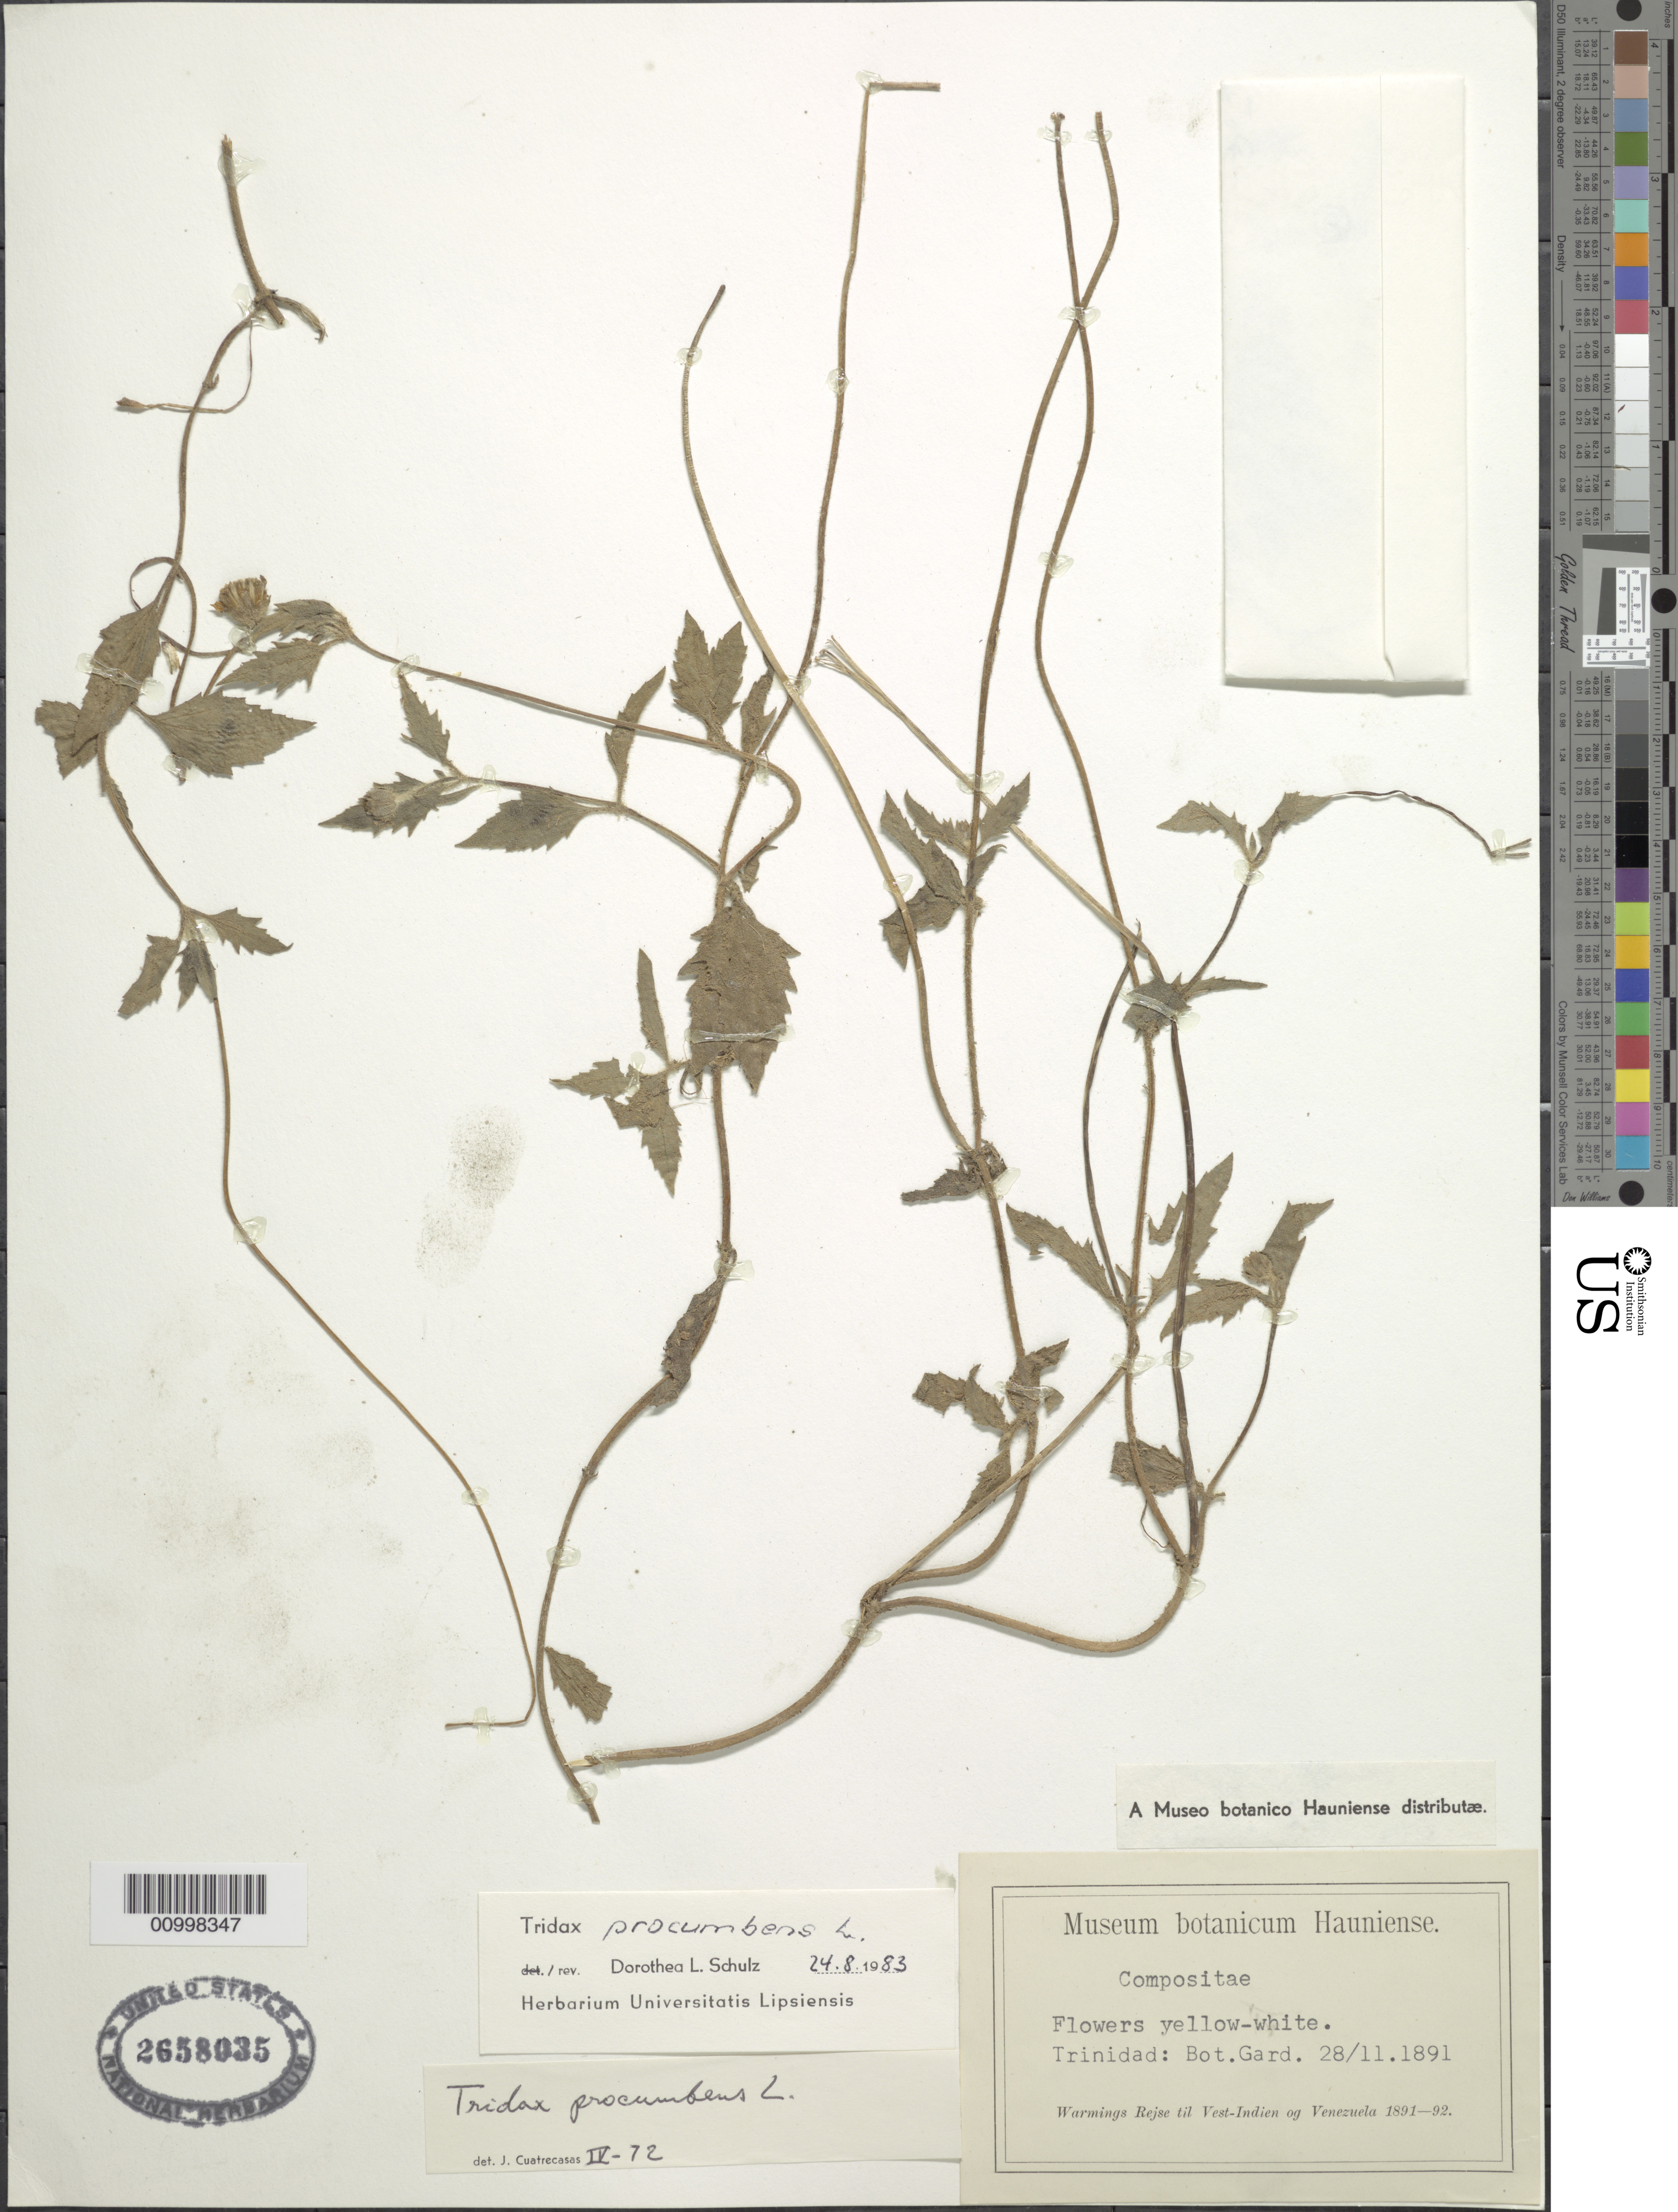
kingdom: Plantae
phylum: Tracheophyta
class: Magnoliopsida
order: Asterales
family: Asteraceae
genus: Tridax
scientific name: Tridax procumbens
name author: L.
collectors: ex Mus. Bot. Hauniense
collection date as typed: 28 Nov 1891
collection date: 1891-11-28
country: Trinidad and Tobago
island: Trinidad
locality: Trinidad Botanic Gardens.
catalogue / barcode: US 2658035